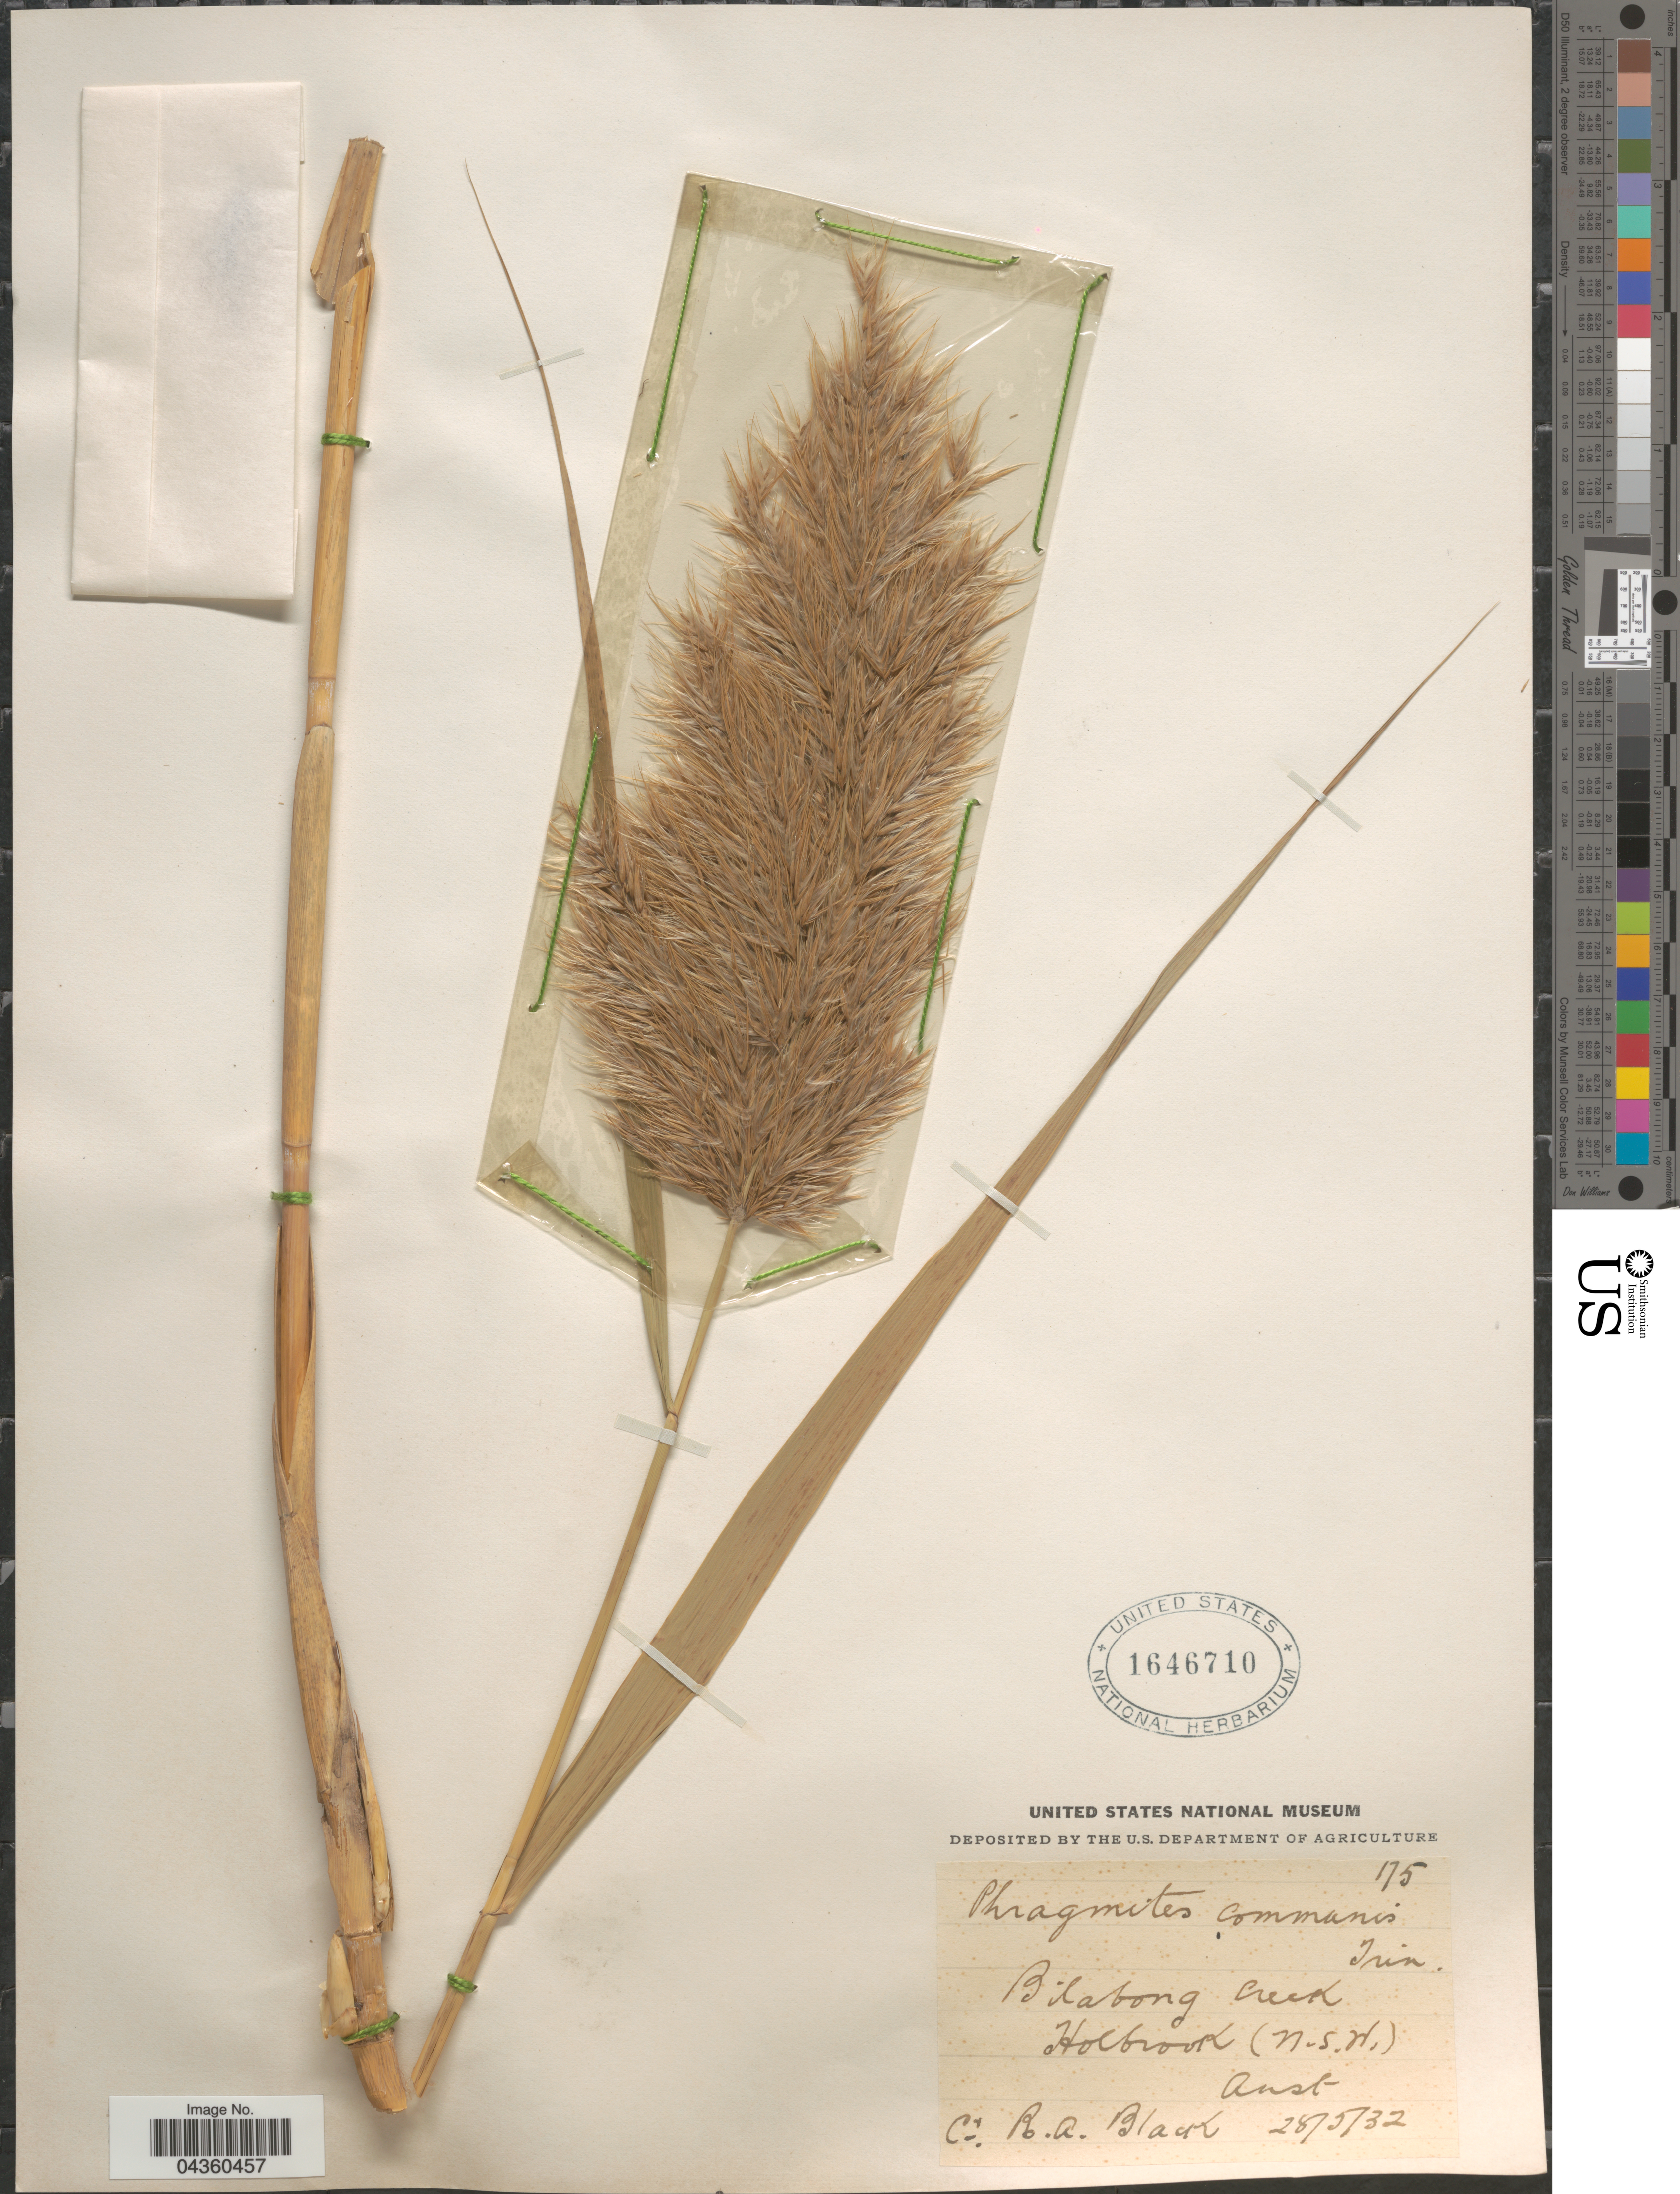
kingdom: Plantae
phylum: Tracheophyta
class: Liliopsida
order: Poales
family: Poaceae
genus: Phragmites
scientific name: Phragmites australis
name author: (Cav.) Trin. ex Steud.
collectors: R. A. Black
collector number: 175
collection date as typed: Transcribed d/m/y: 28/5/32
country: Australia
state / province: New South Wales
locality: Bilabong Creek. Holbrook.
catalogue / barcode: US 1646710